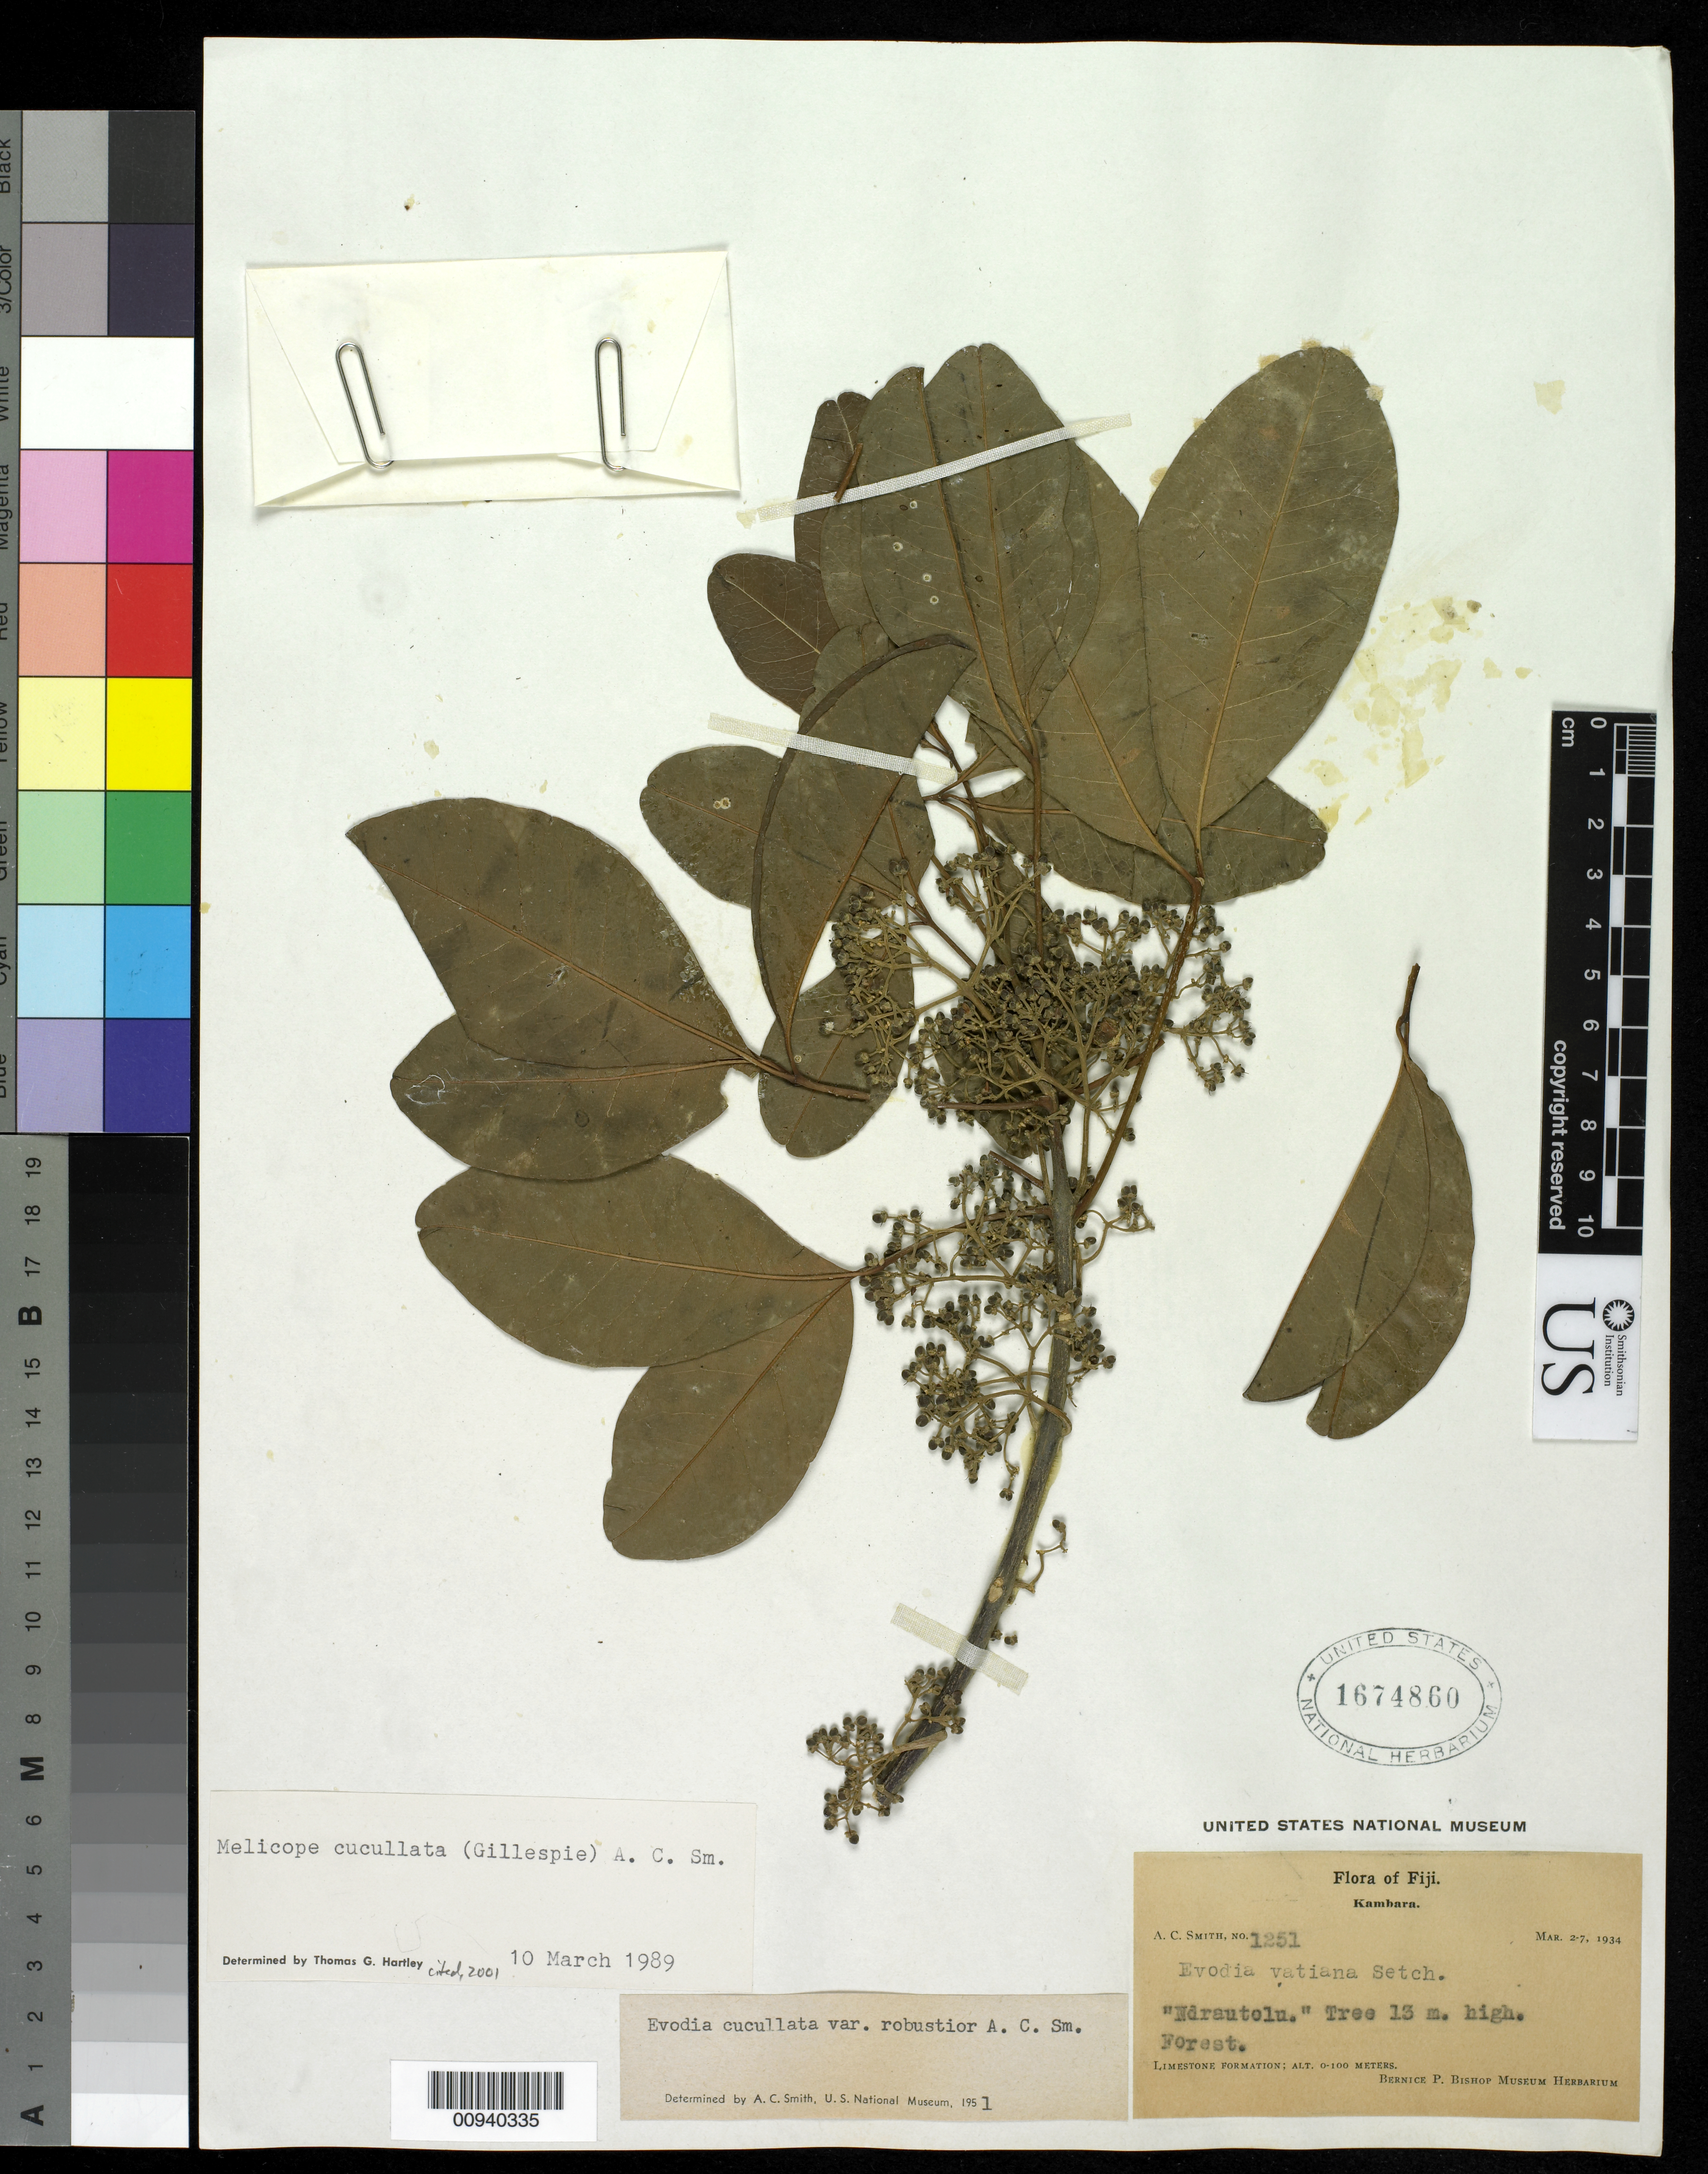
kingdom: Plantae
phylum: Tracheophyta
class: Magnoliopsida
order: Sapindales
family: Rutaceae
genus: Melicope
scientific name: Melicope cucullata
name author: (Gillespie) A.C. Sm.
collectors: C. A. Smith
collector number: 1251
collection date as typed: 02 Mar 1934 to 07 Mar 1934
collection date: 1934-03-02/1934-03-07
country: Fiji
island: Kabara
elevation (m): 0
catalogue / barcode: US 1674860